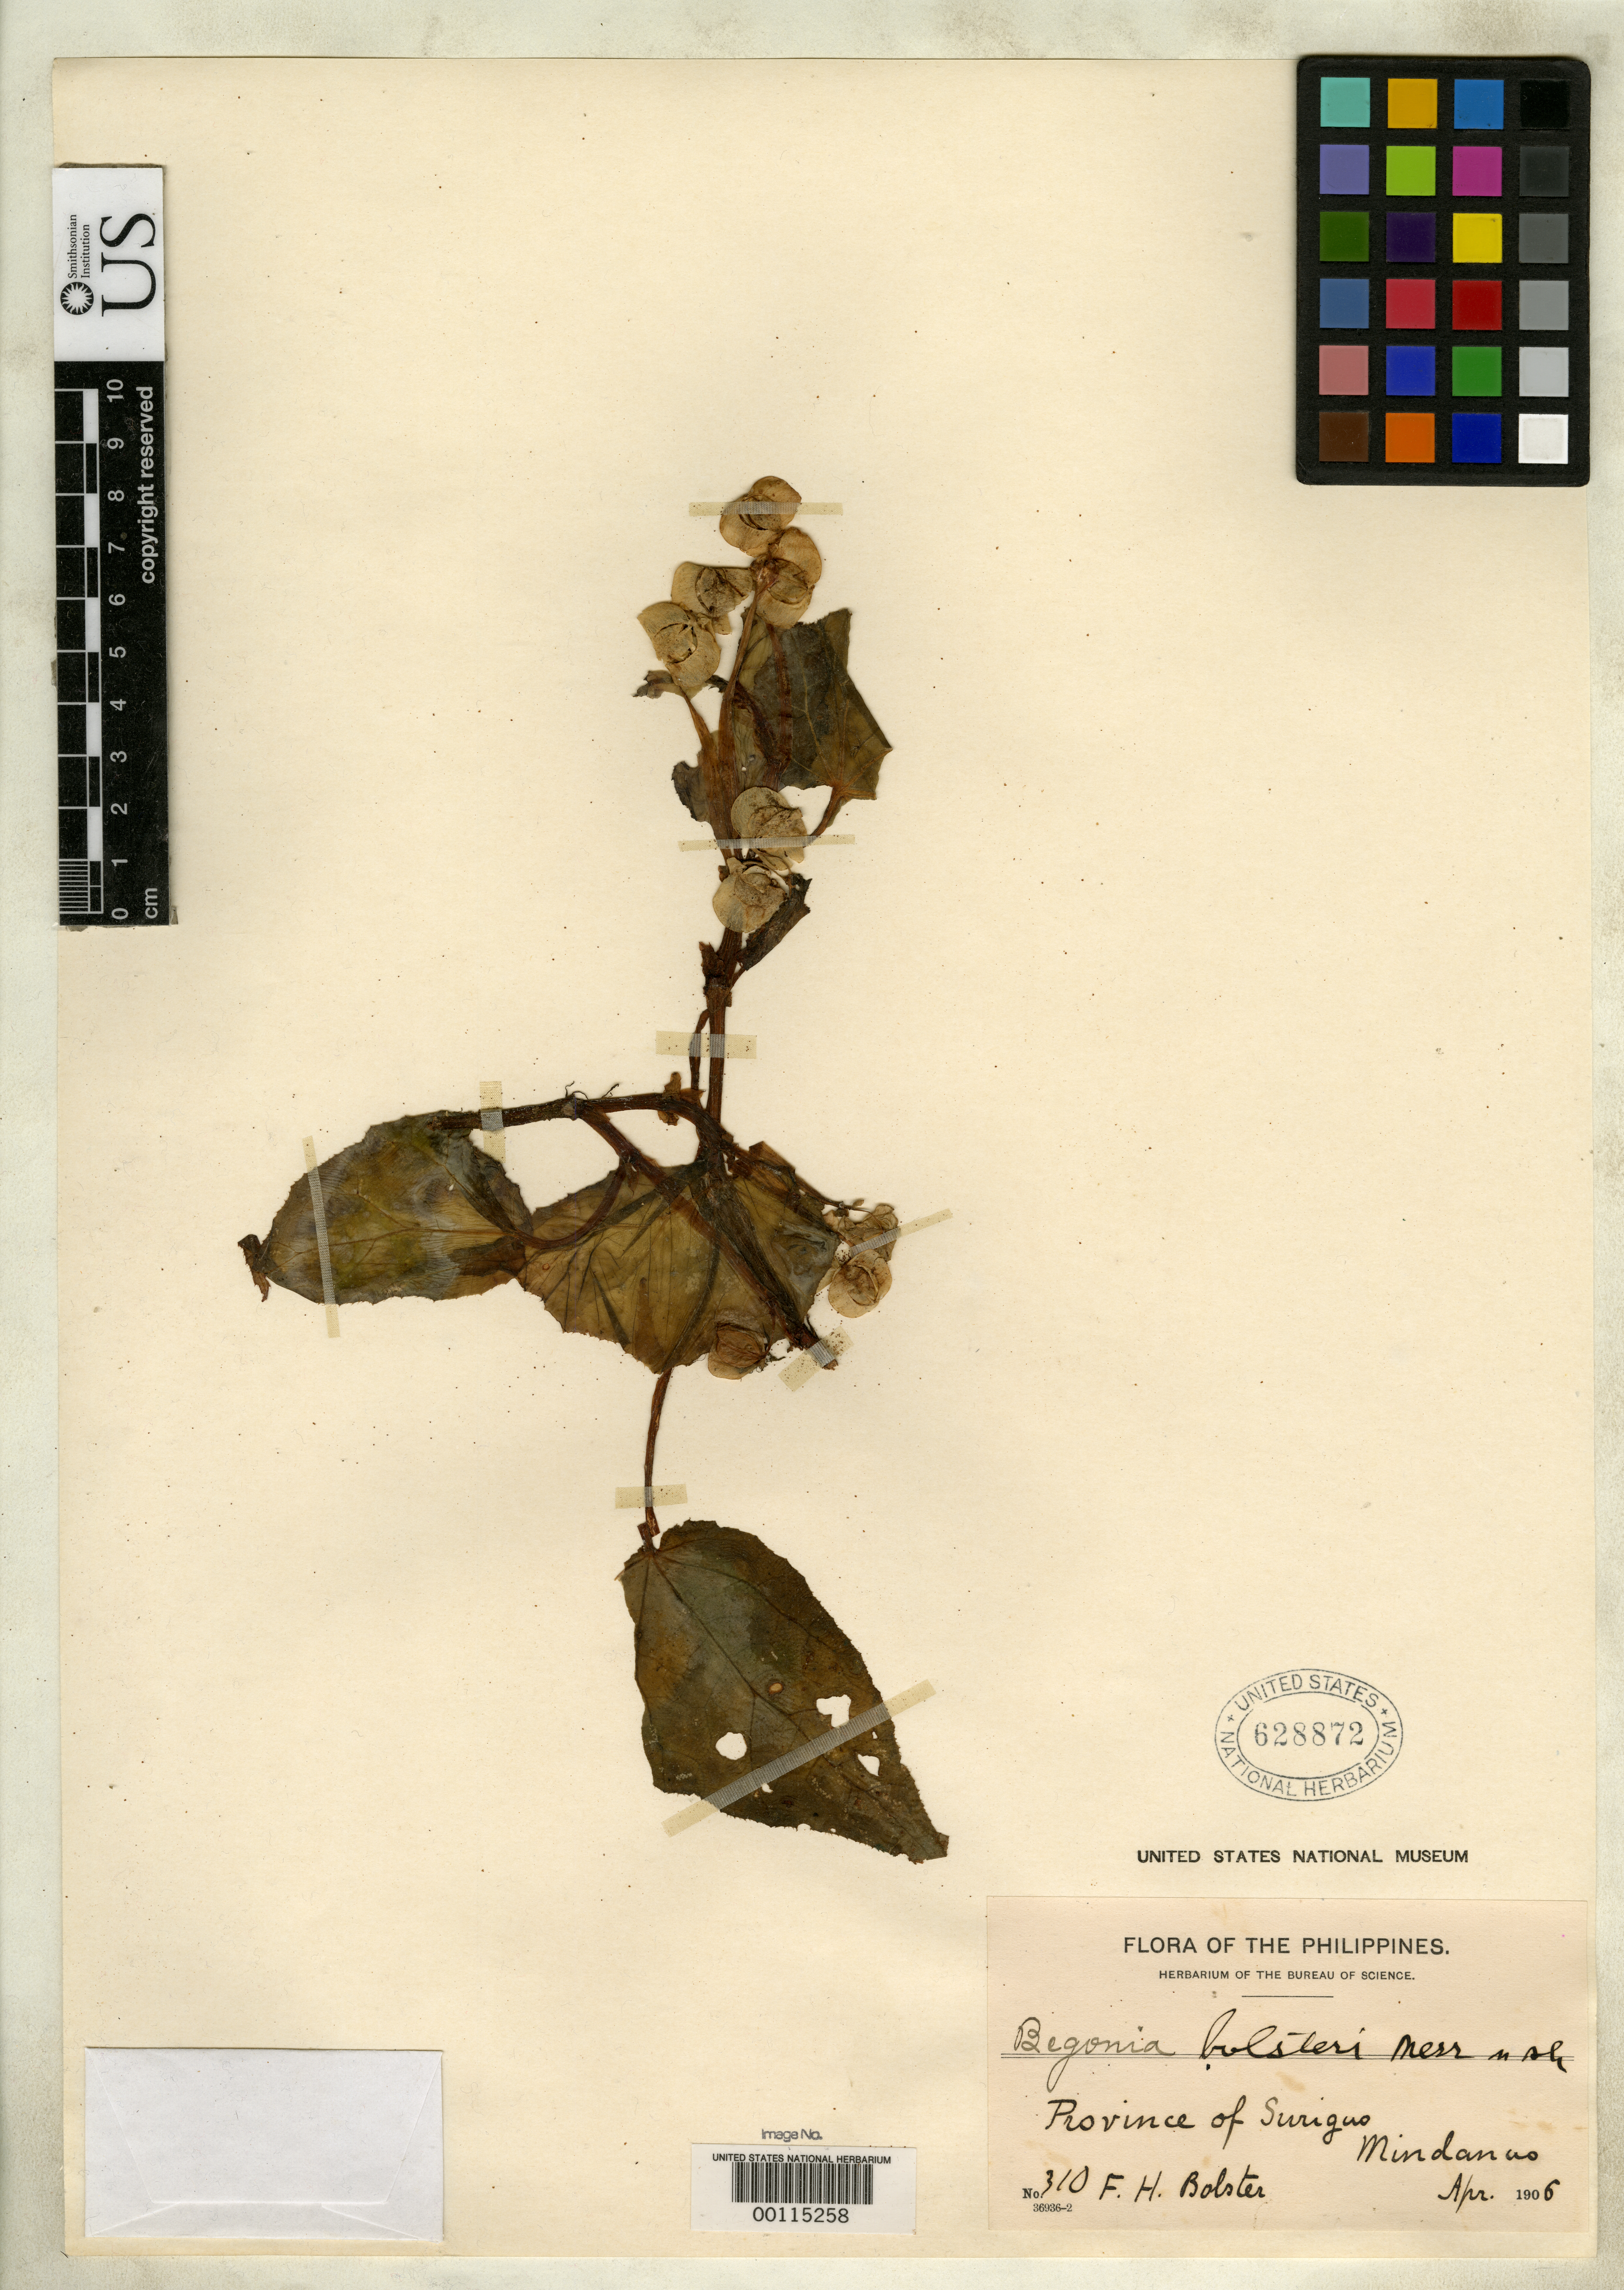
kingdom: Plantae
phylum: Tracheophyta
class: Magnoliopsida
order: Cucurbitales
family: Begoniaceae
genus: Begonia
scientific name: Begonia bolsteri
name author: Merr.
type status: Isotype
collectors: F. Bolster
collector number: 310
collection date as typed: Apr 1906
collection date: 1906-04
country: Philippines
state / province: Caraga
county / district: Surigao del Norte / Surigao del Sur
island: Mindanao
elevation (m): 75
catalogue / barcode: US 628872